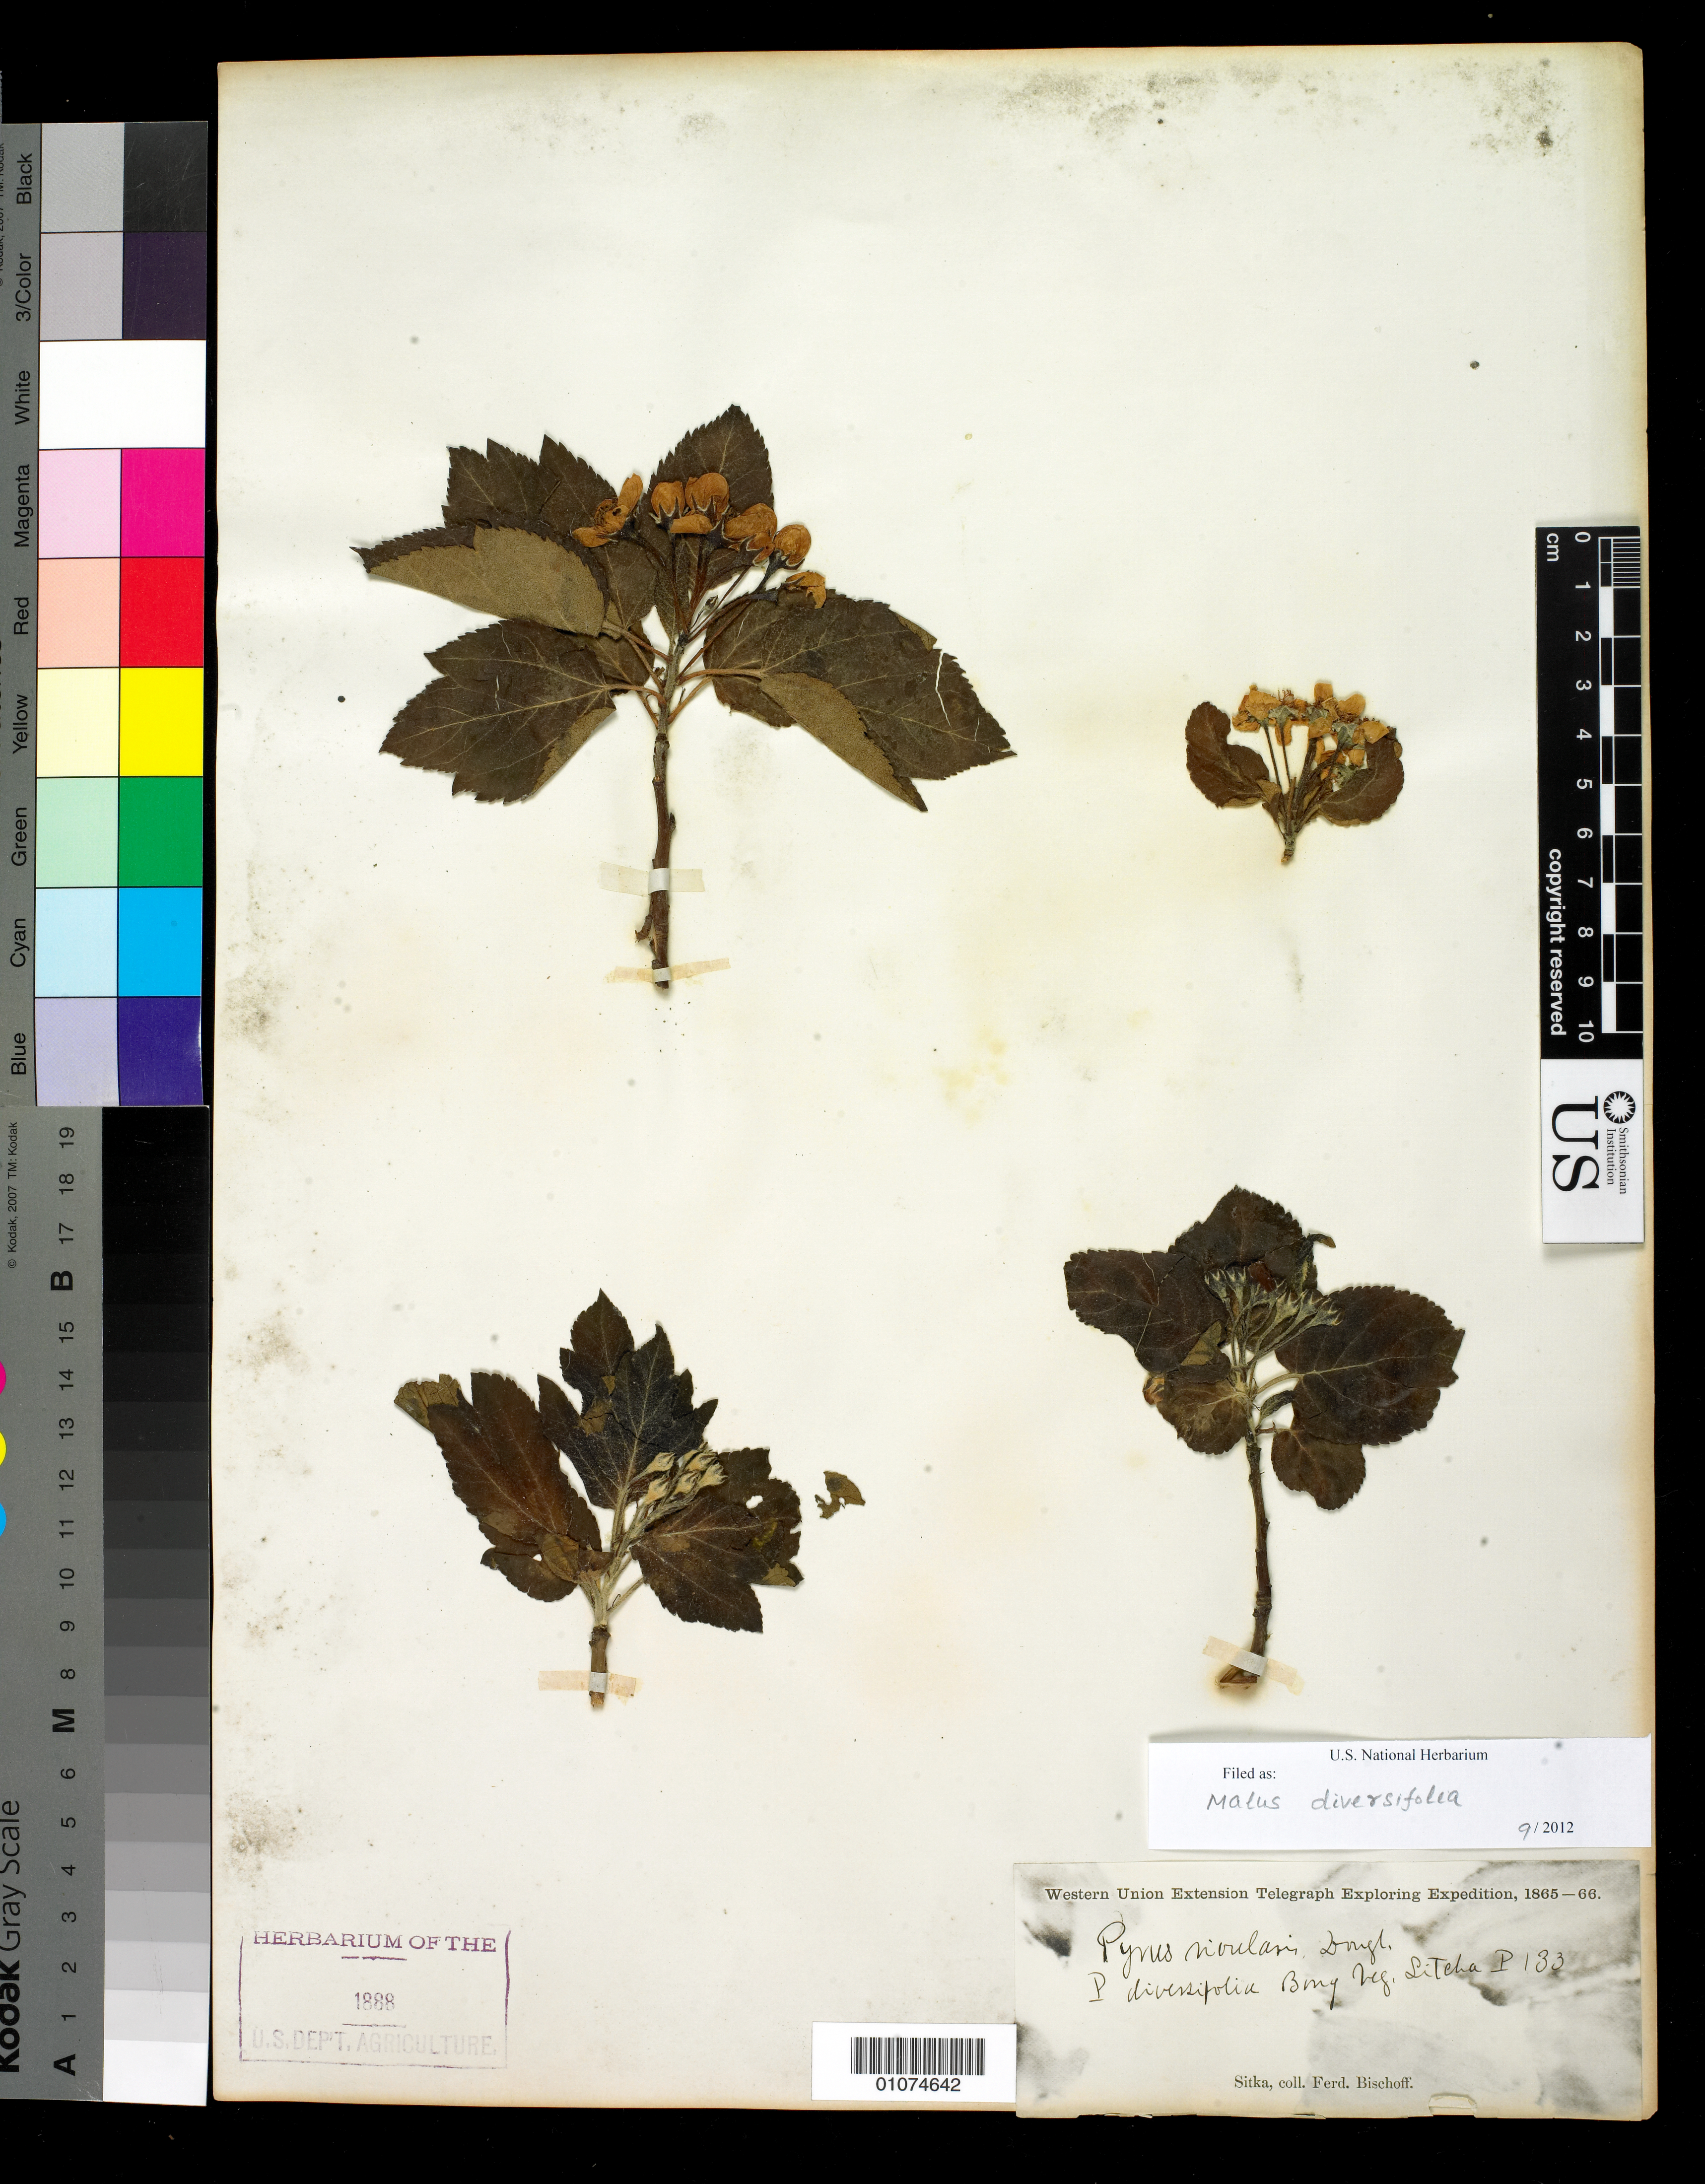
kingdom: Plantae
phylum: Tracheophyta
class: Magnoliopsida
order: Rosales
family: Rosaceae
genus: Malus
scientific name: Malus diversifolia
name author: (Bong.) M. Roem.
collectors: F. Bischoff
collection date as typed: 1865 to -- --- 1866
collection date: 1865/1866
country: United States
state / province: Alaska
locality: Sitka